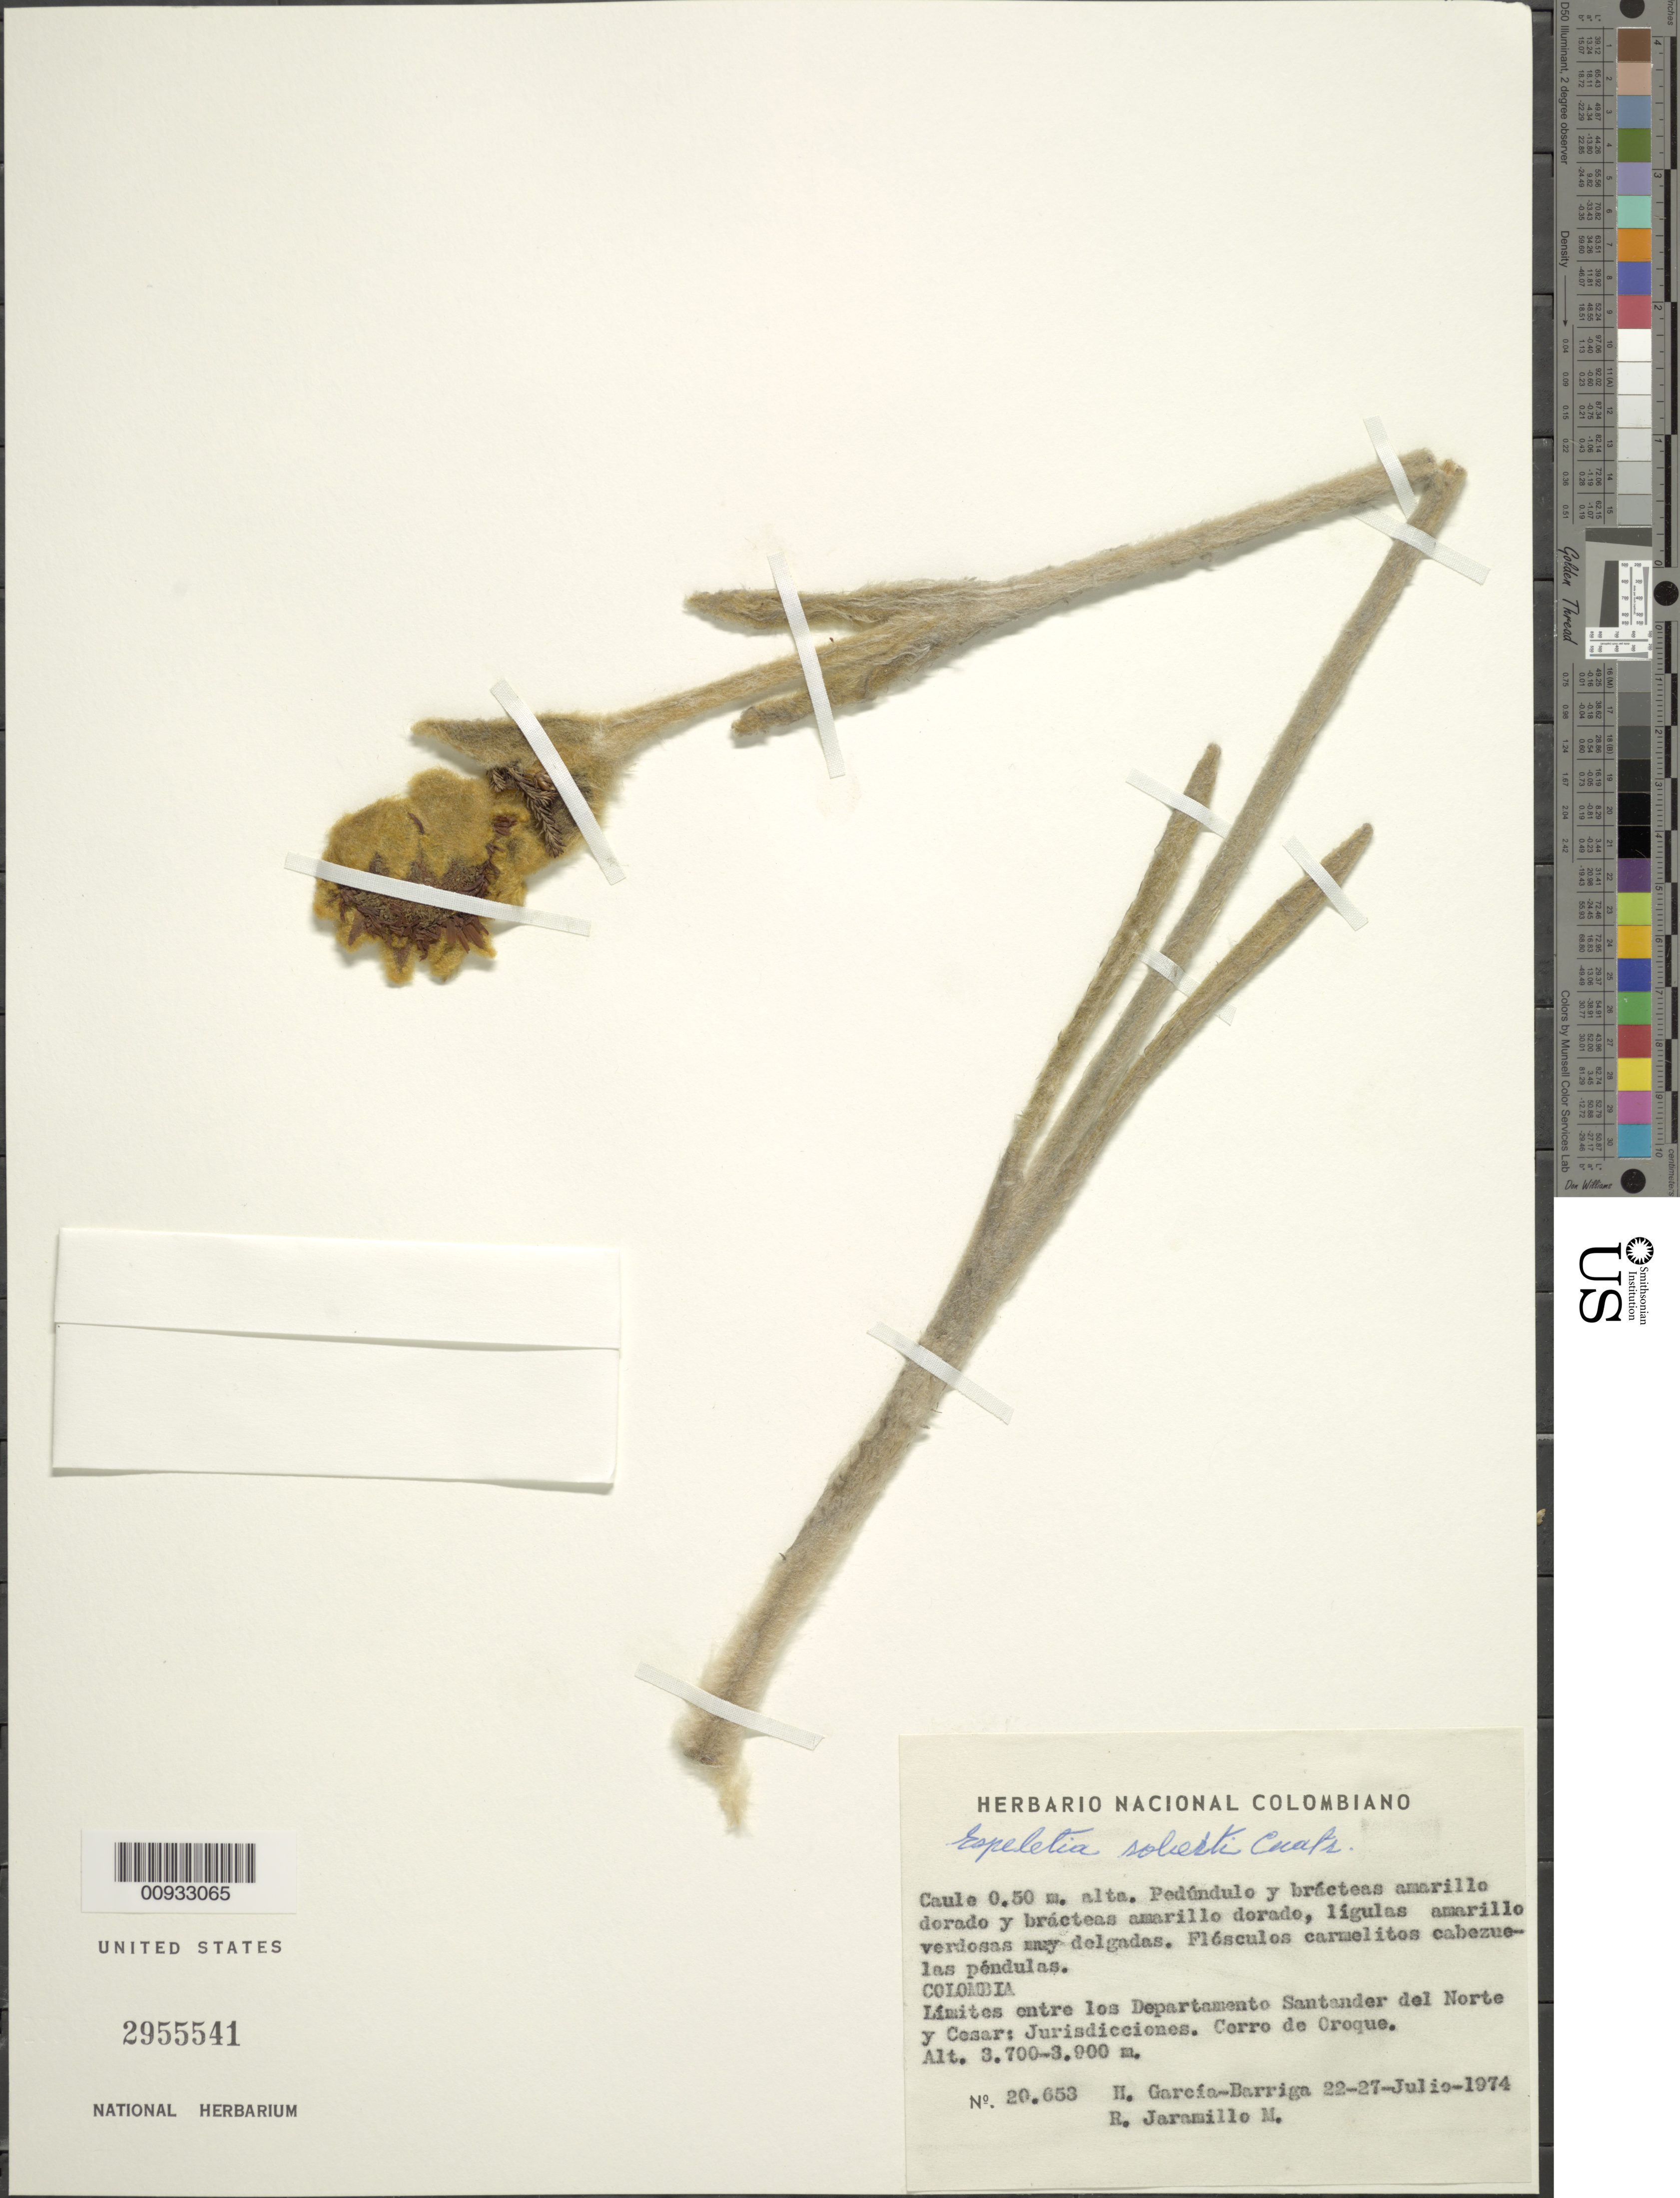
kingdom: Plantae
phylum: Tracheophyta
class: Magnoliopsida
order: Asterales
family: Asteraceae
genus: Espeletia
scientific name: Espeletia robertii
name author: Cuatrec.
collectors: H. García Barriga & R. Jaramillo M.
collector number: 20653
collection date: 1974-07-22/1974-07-27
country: Colombia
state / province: Norte de Santander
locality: Límites entre los Departamentos Santander del Norte y Cesar; Jurisdicciones. Cerro de Oroque.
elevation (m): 3700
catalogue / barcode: US 2955541